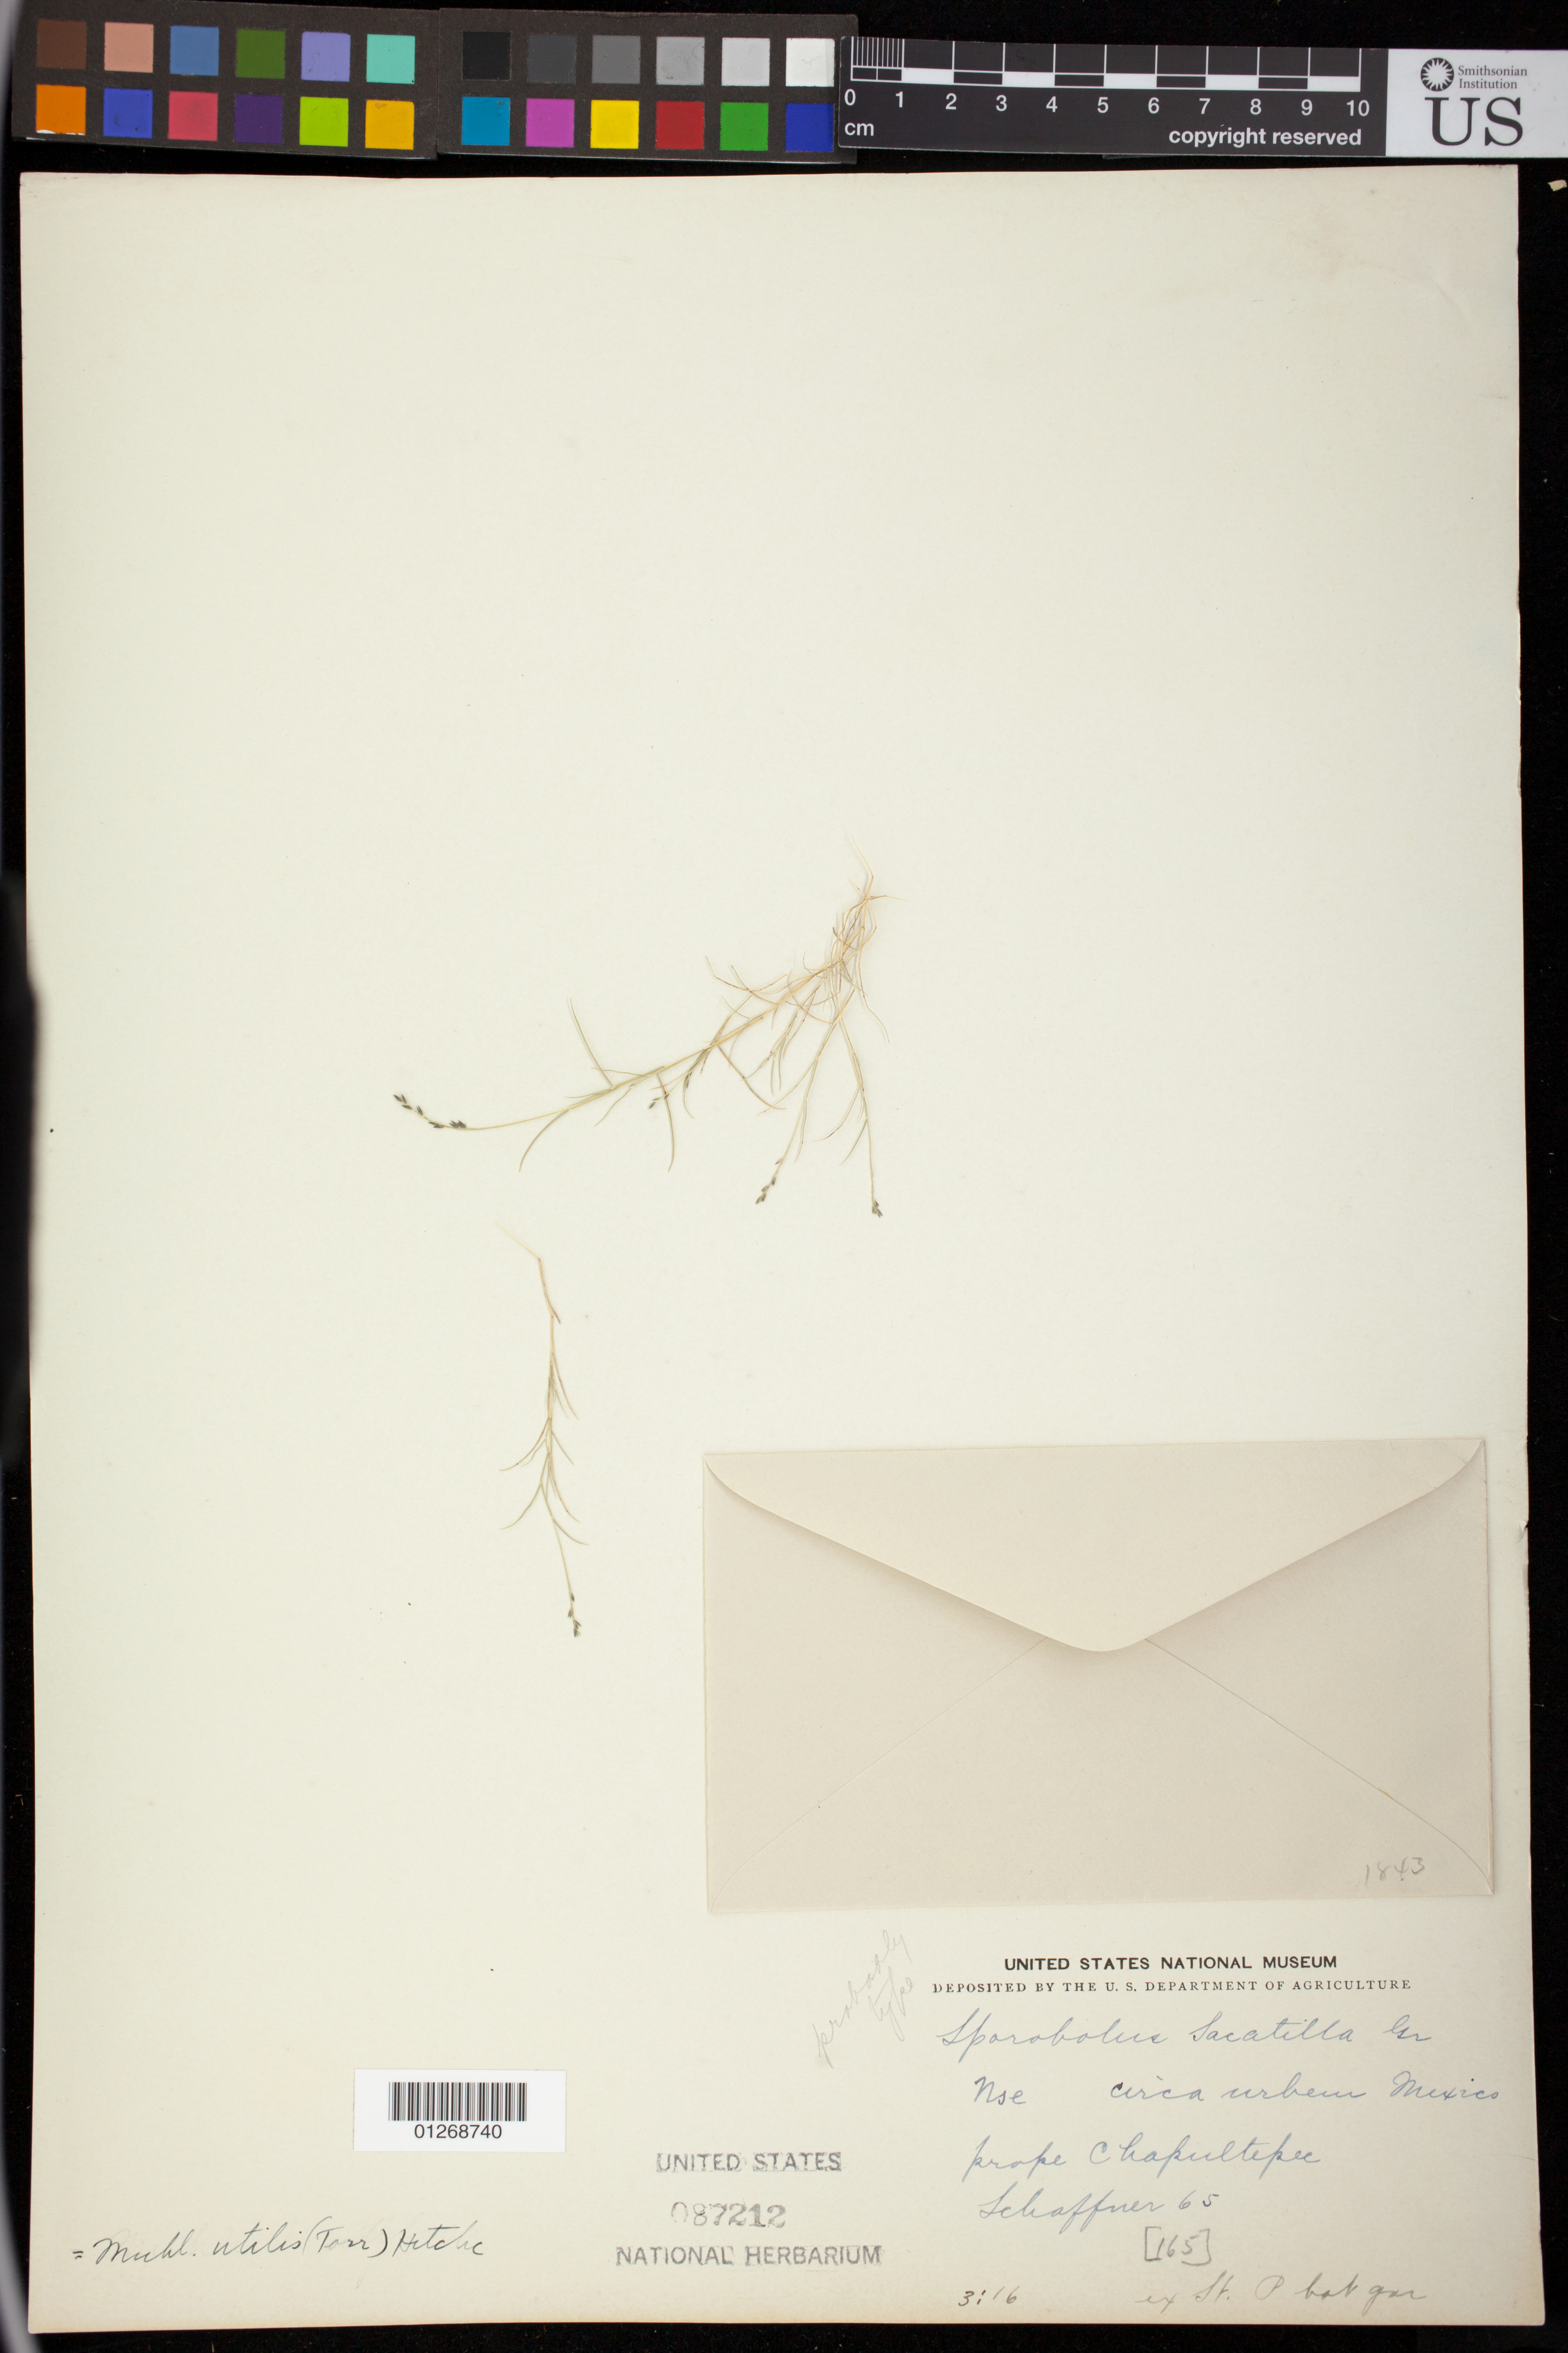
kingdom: Plantae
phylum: Tracheophyta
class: Liliopsida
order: Poales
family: Poaceae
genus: Vilfa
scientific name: Vilfa sacatilla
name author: E. Fourn.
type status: Isosyntype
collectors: J. G. Schaffner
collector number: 165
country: Mexico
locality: Chapultepec.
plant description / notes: Fragmentary material of type specimen ex herb. St. P. Bot. Gard.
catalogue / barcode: US 87212